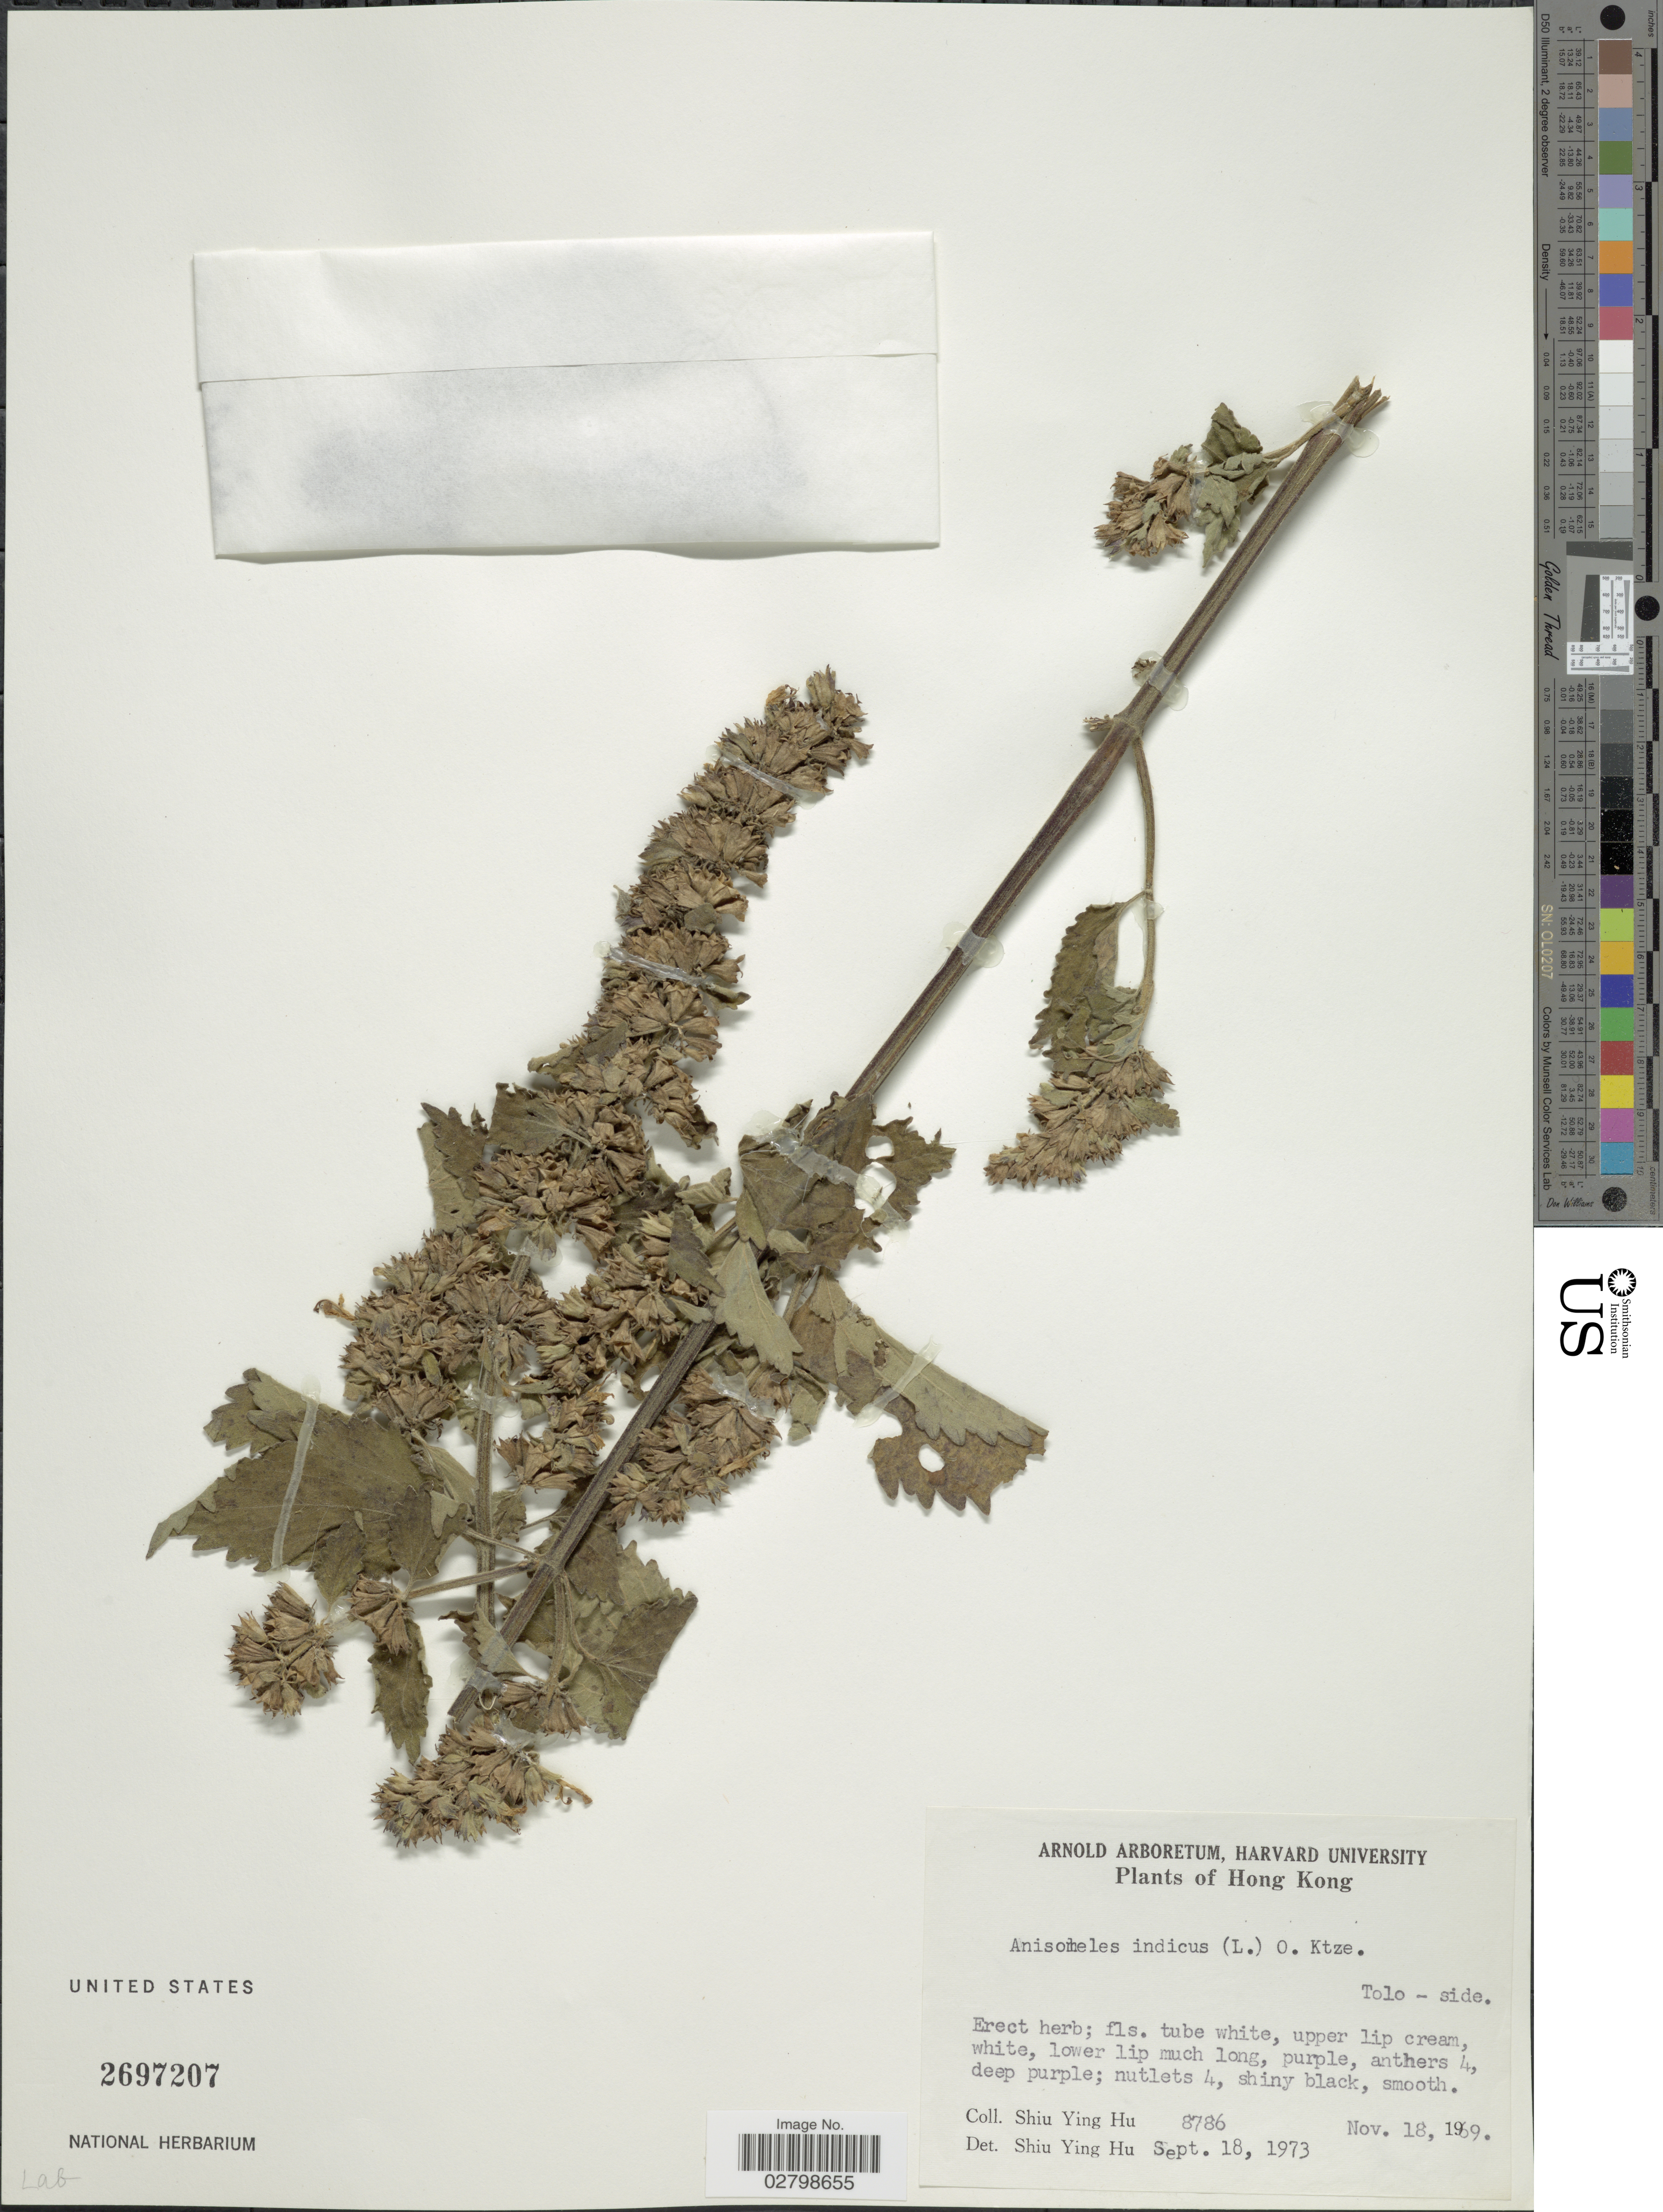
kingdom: Plantae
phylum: Tracheophyta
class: Magnoliopsida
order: Lamiales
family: Lamiaceae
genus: Anisomeles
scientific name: Anisomeles indica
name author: (L.) Kuntze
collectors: S. Y. Hu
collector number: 8786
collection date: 1969-11-18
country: China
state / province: Hong Kong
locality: Tolo-side.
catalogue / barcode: US 2697207